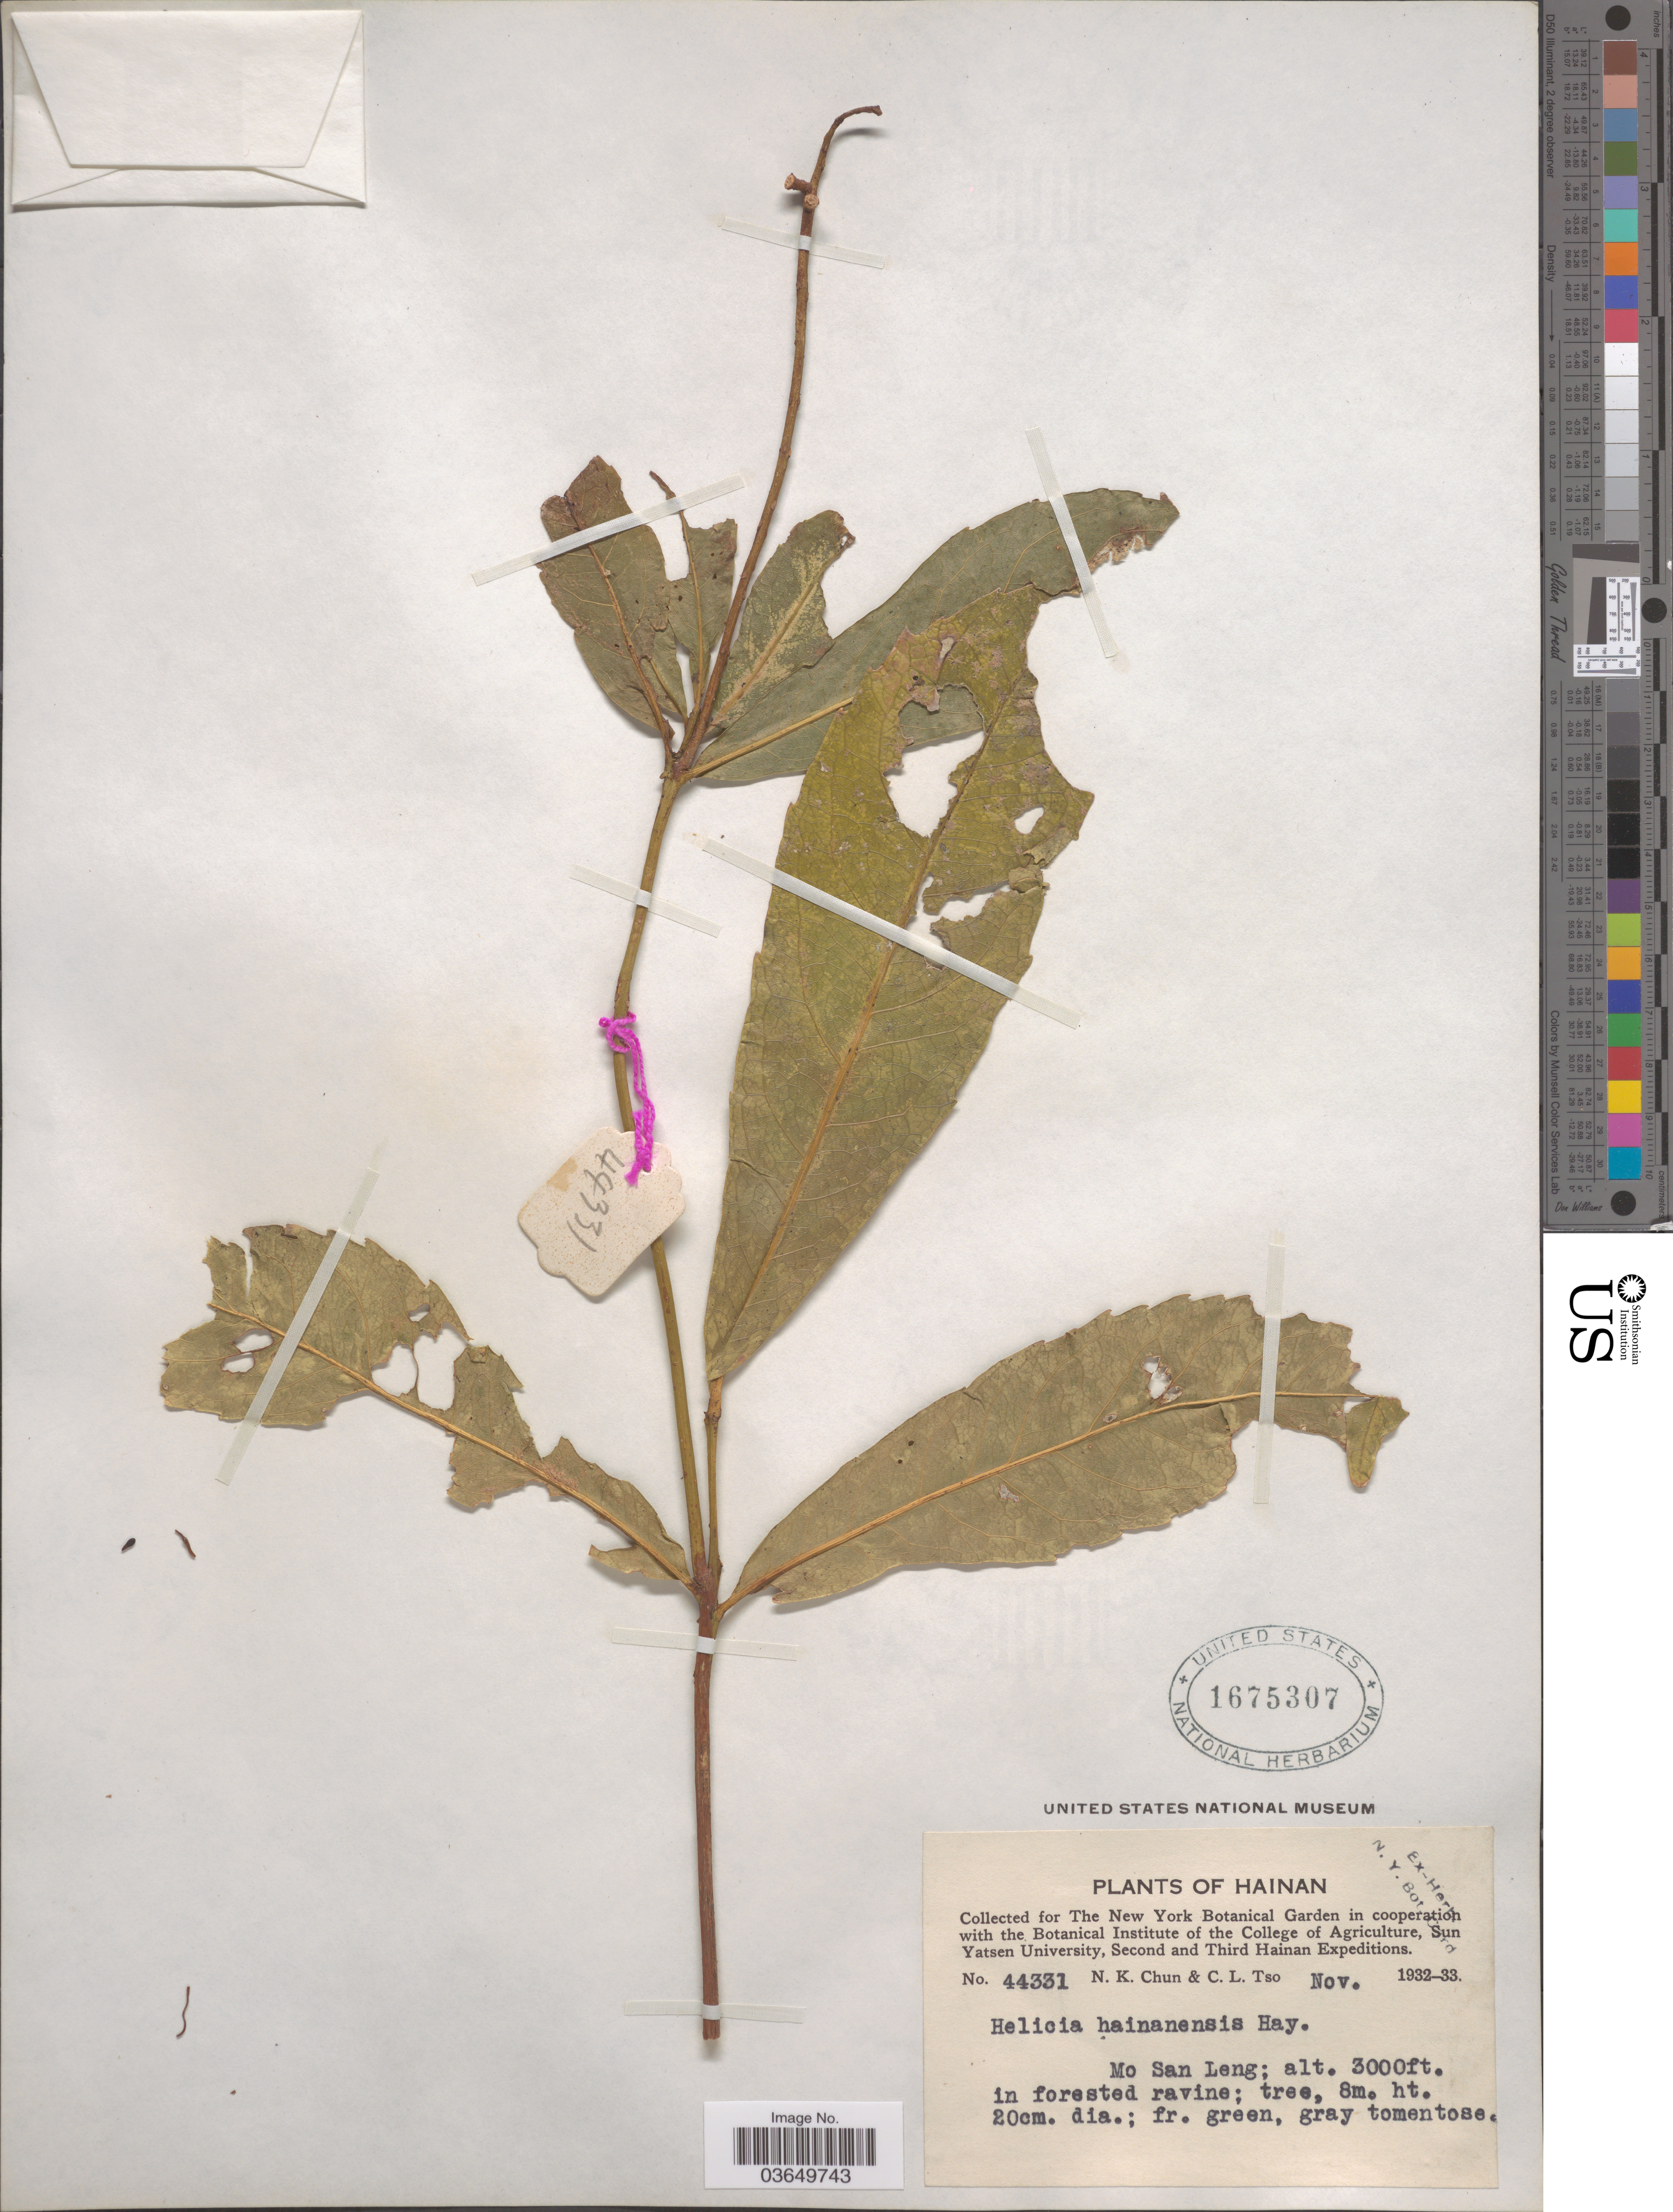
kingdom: Plantae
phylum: Tracheophyta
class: Magnoliopsida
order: Proteales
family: Proteaceae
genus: Helicia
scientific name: Helicia hainanensis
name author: Hayata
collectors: N. K. Chun & C. Tso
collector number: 44331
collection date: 1932-11/1933-11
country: China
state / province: Hainan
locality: Mo San Leng.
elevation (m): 914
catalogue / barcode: US 1675307